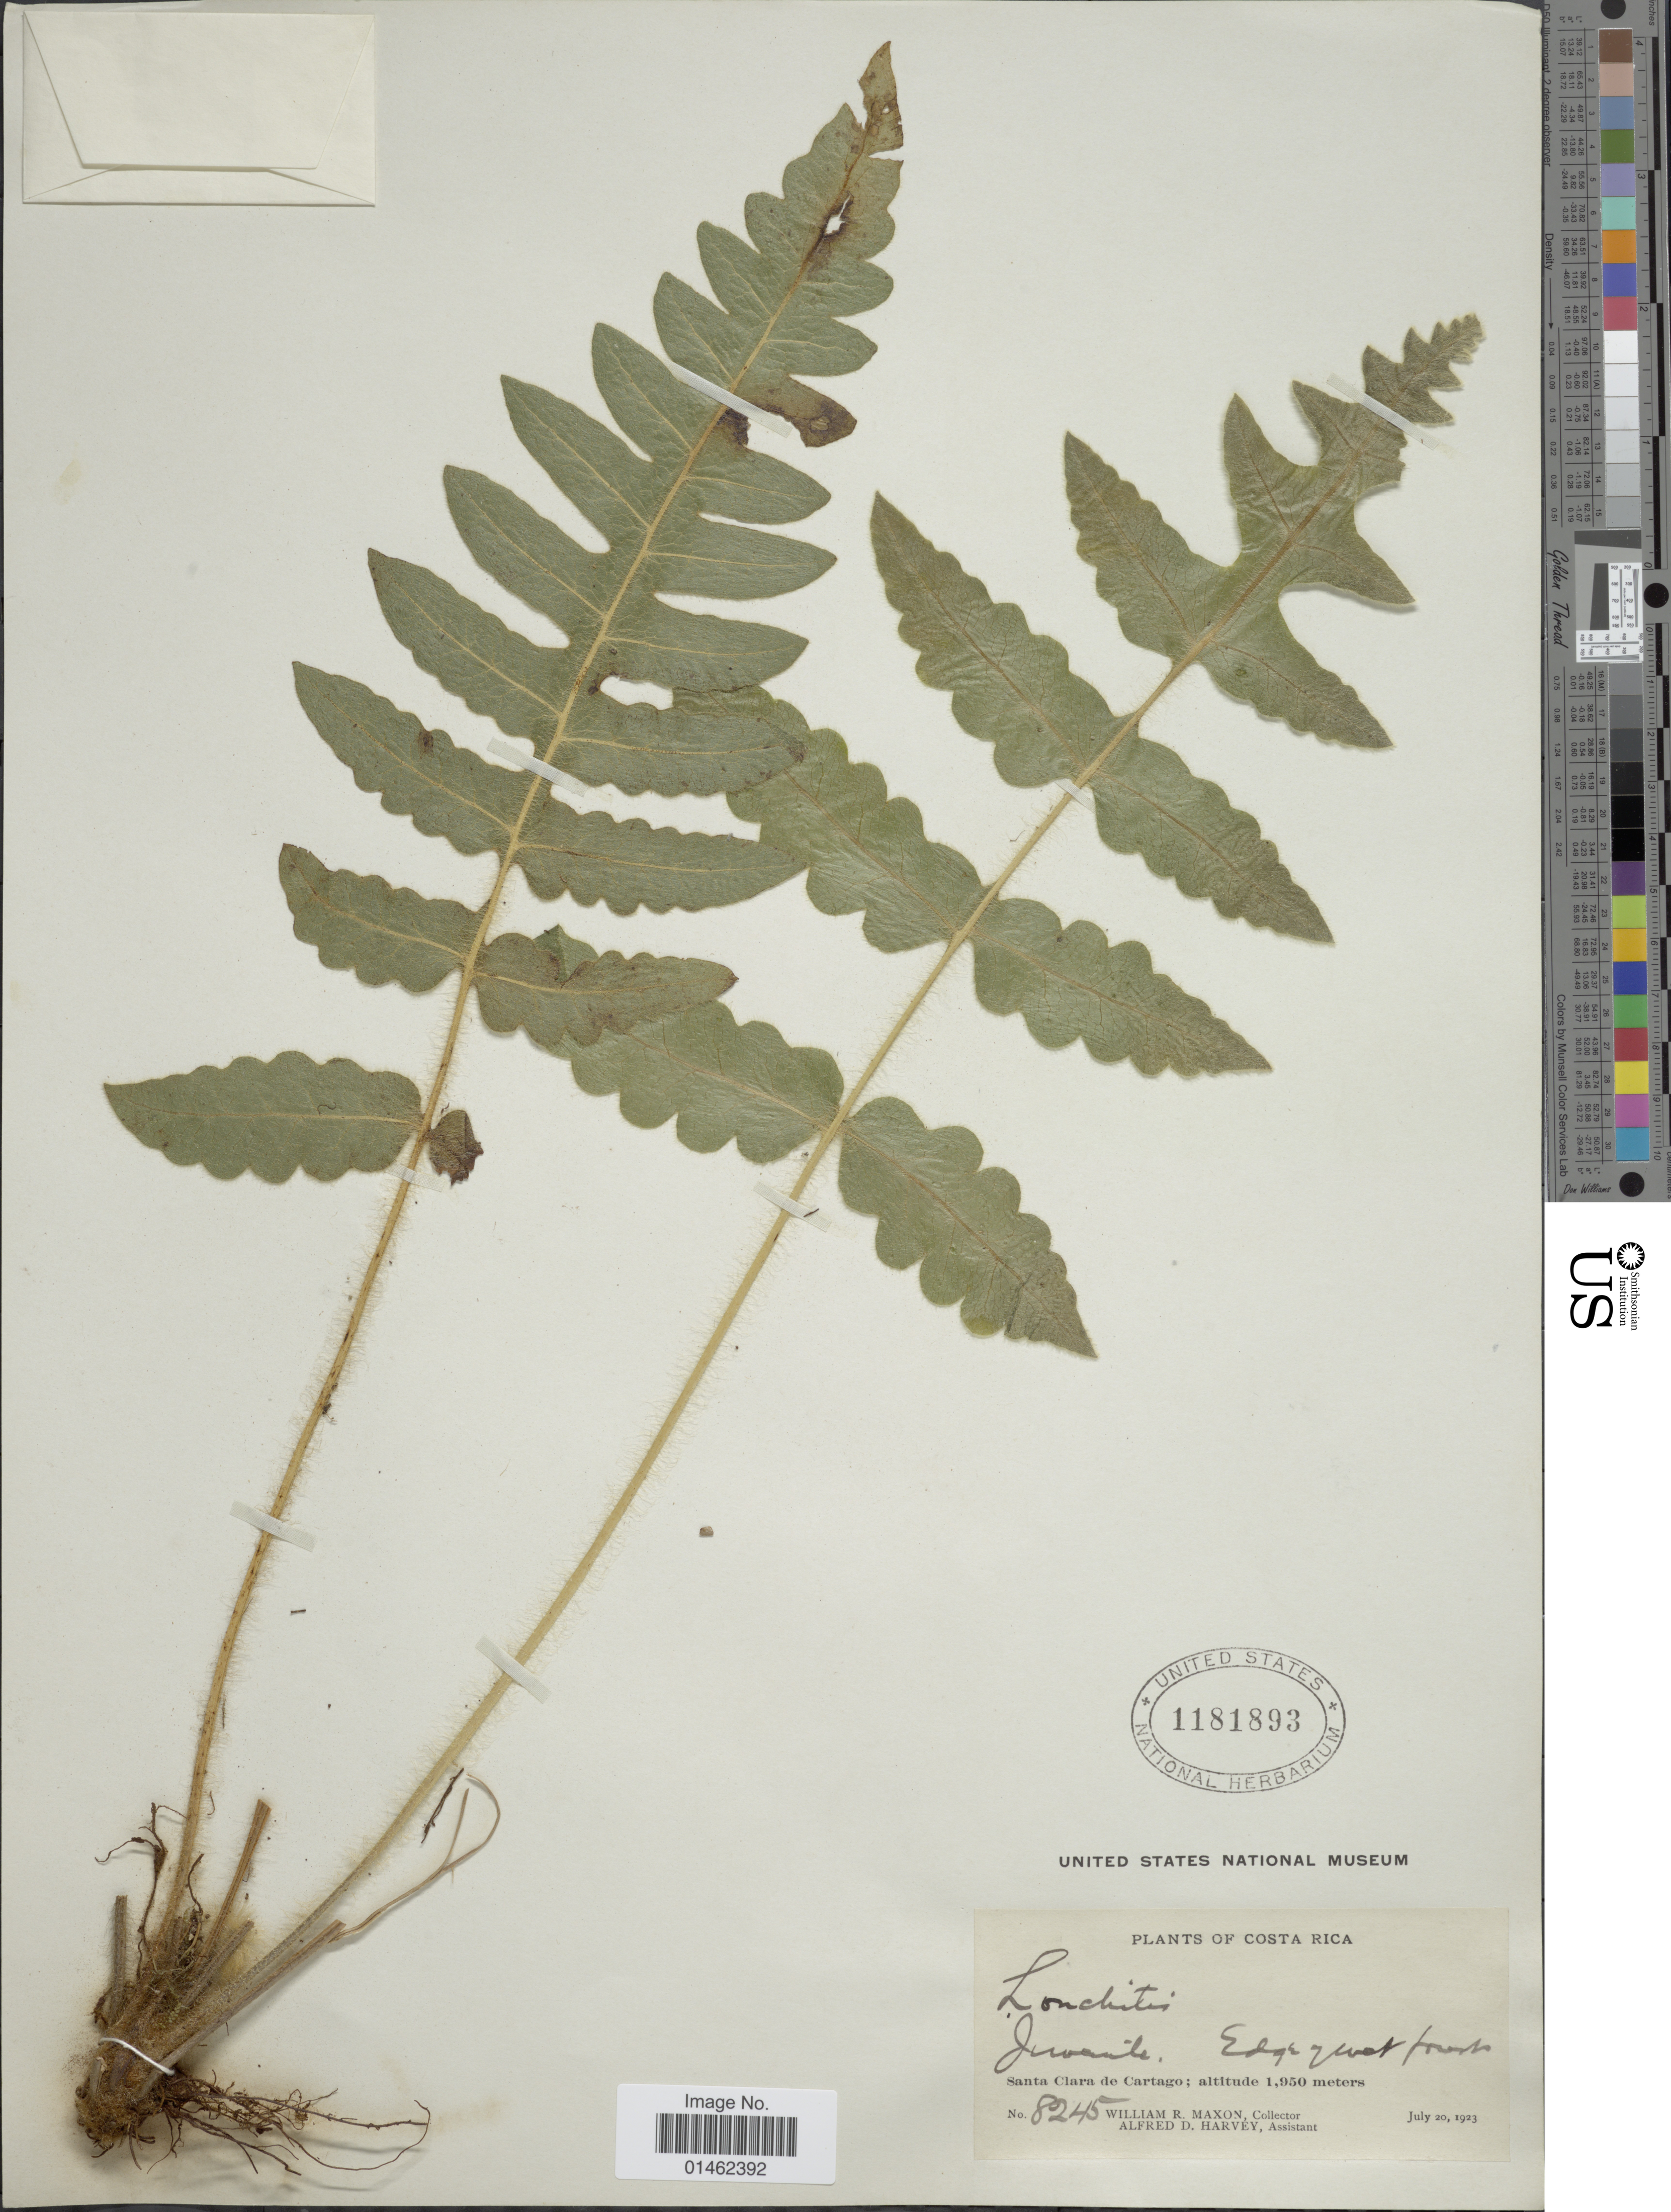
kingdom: Plantae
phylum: Tracheophyta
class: Polypodiopsida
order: Polypodiales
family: Dennstaedtiaceae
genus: Blotiella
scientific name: Blotiella lindeniana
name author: (Hook.) R.M. Tryon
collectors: W. R. Maxon & A. D. Harvey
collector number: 8245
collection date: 1923-07-20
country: Costa Rica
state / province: Cartago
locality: Santa Clara de Cartago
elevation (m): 1950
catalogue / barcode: US 1181893